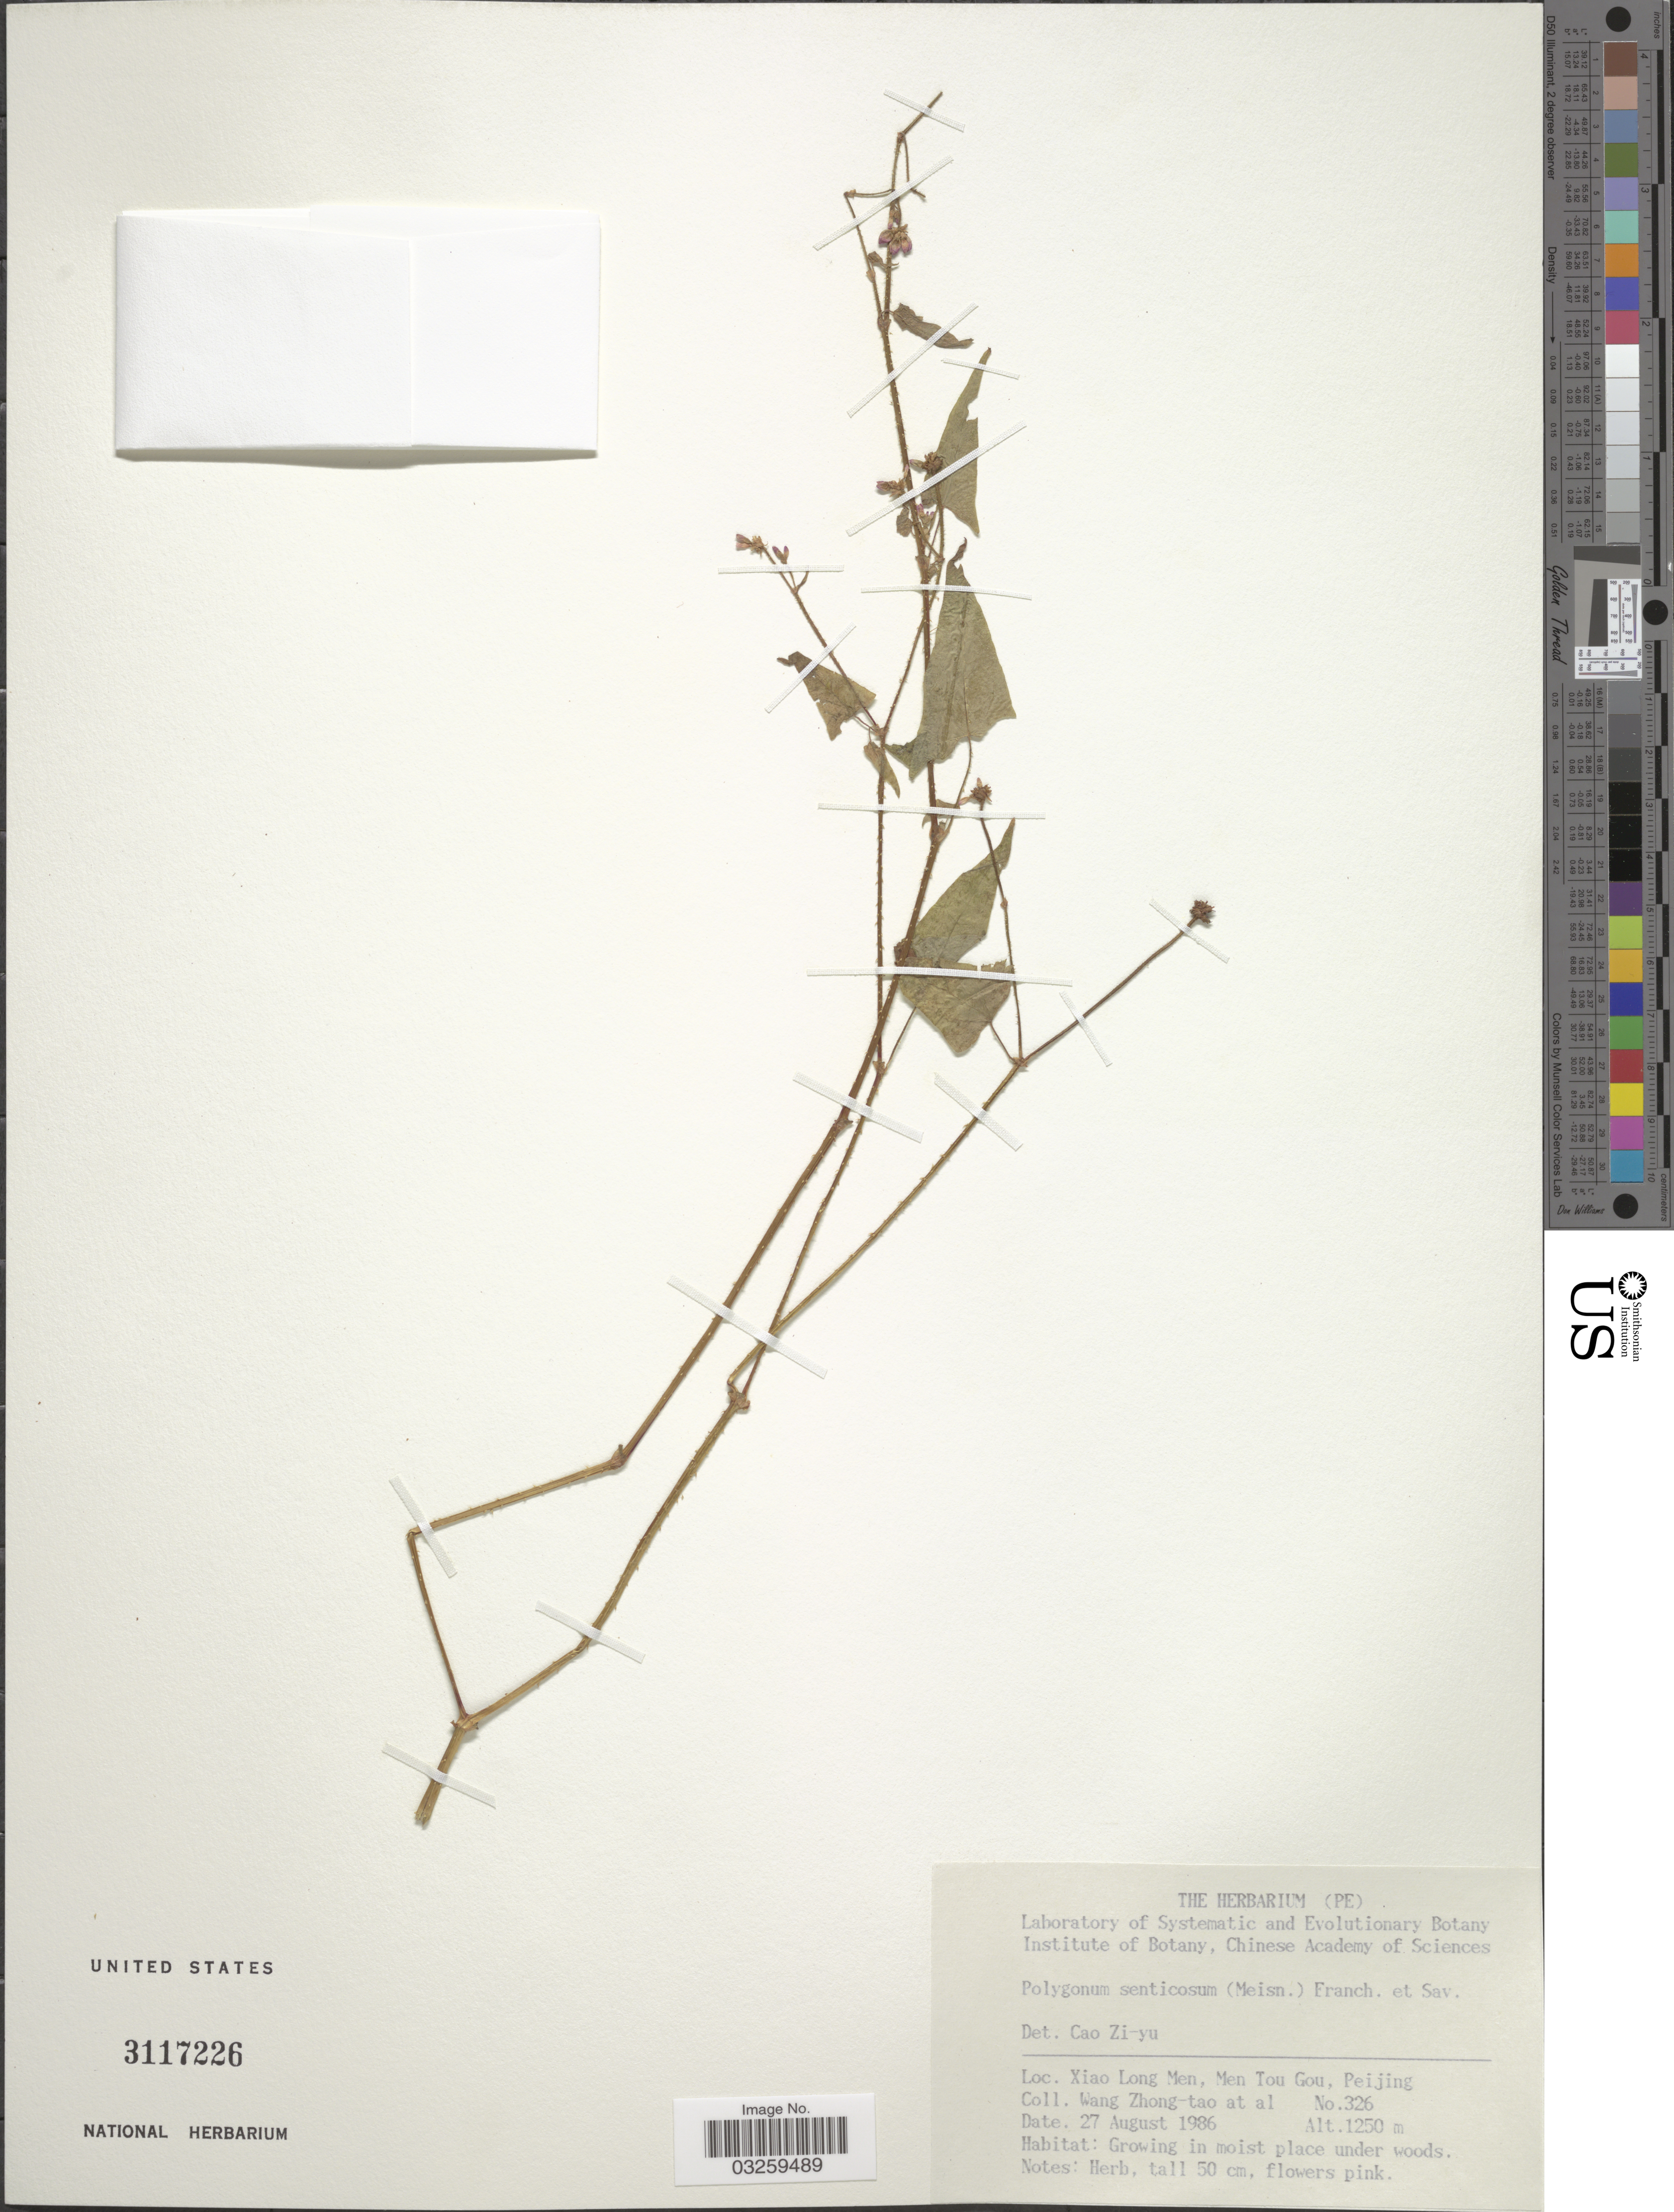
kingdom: Plantae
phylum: Tracheophyta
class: Magnoliopsida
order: Caryophyllales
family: Polygonaceae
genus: Polygonum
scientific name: Polygonum senticosum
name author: Franch. & Sav.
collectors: W. Zhong-Tao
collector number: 326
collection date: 1986-08-27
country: China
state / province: Beijing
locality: Xiao Long Men, Men Tou Gou, Peijing.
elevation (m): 1250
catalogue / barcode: US 3117226